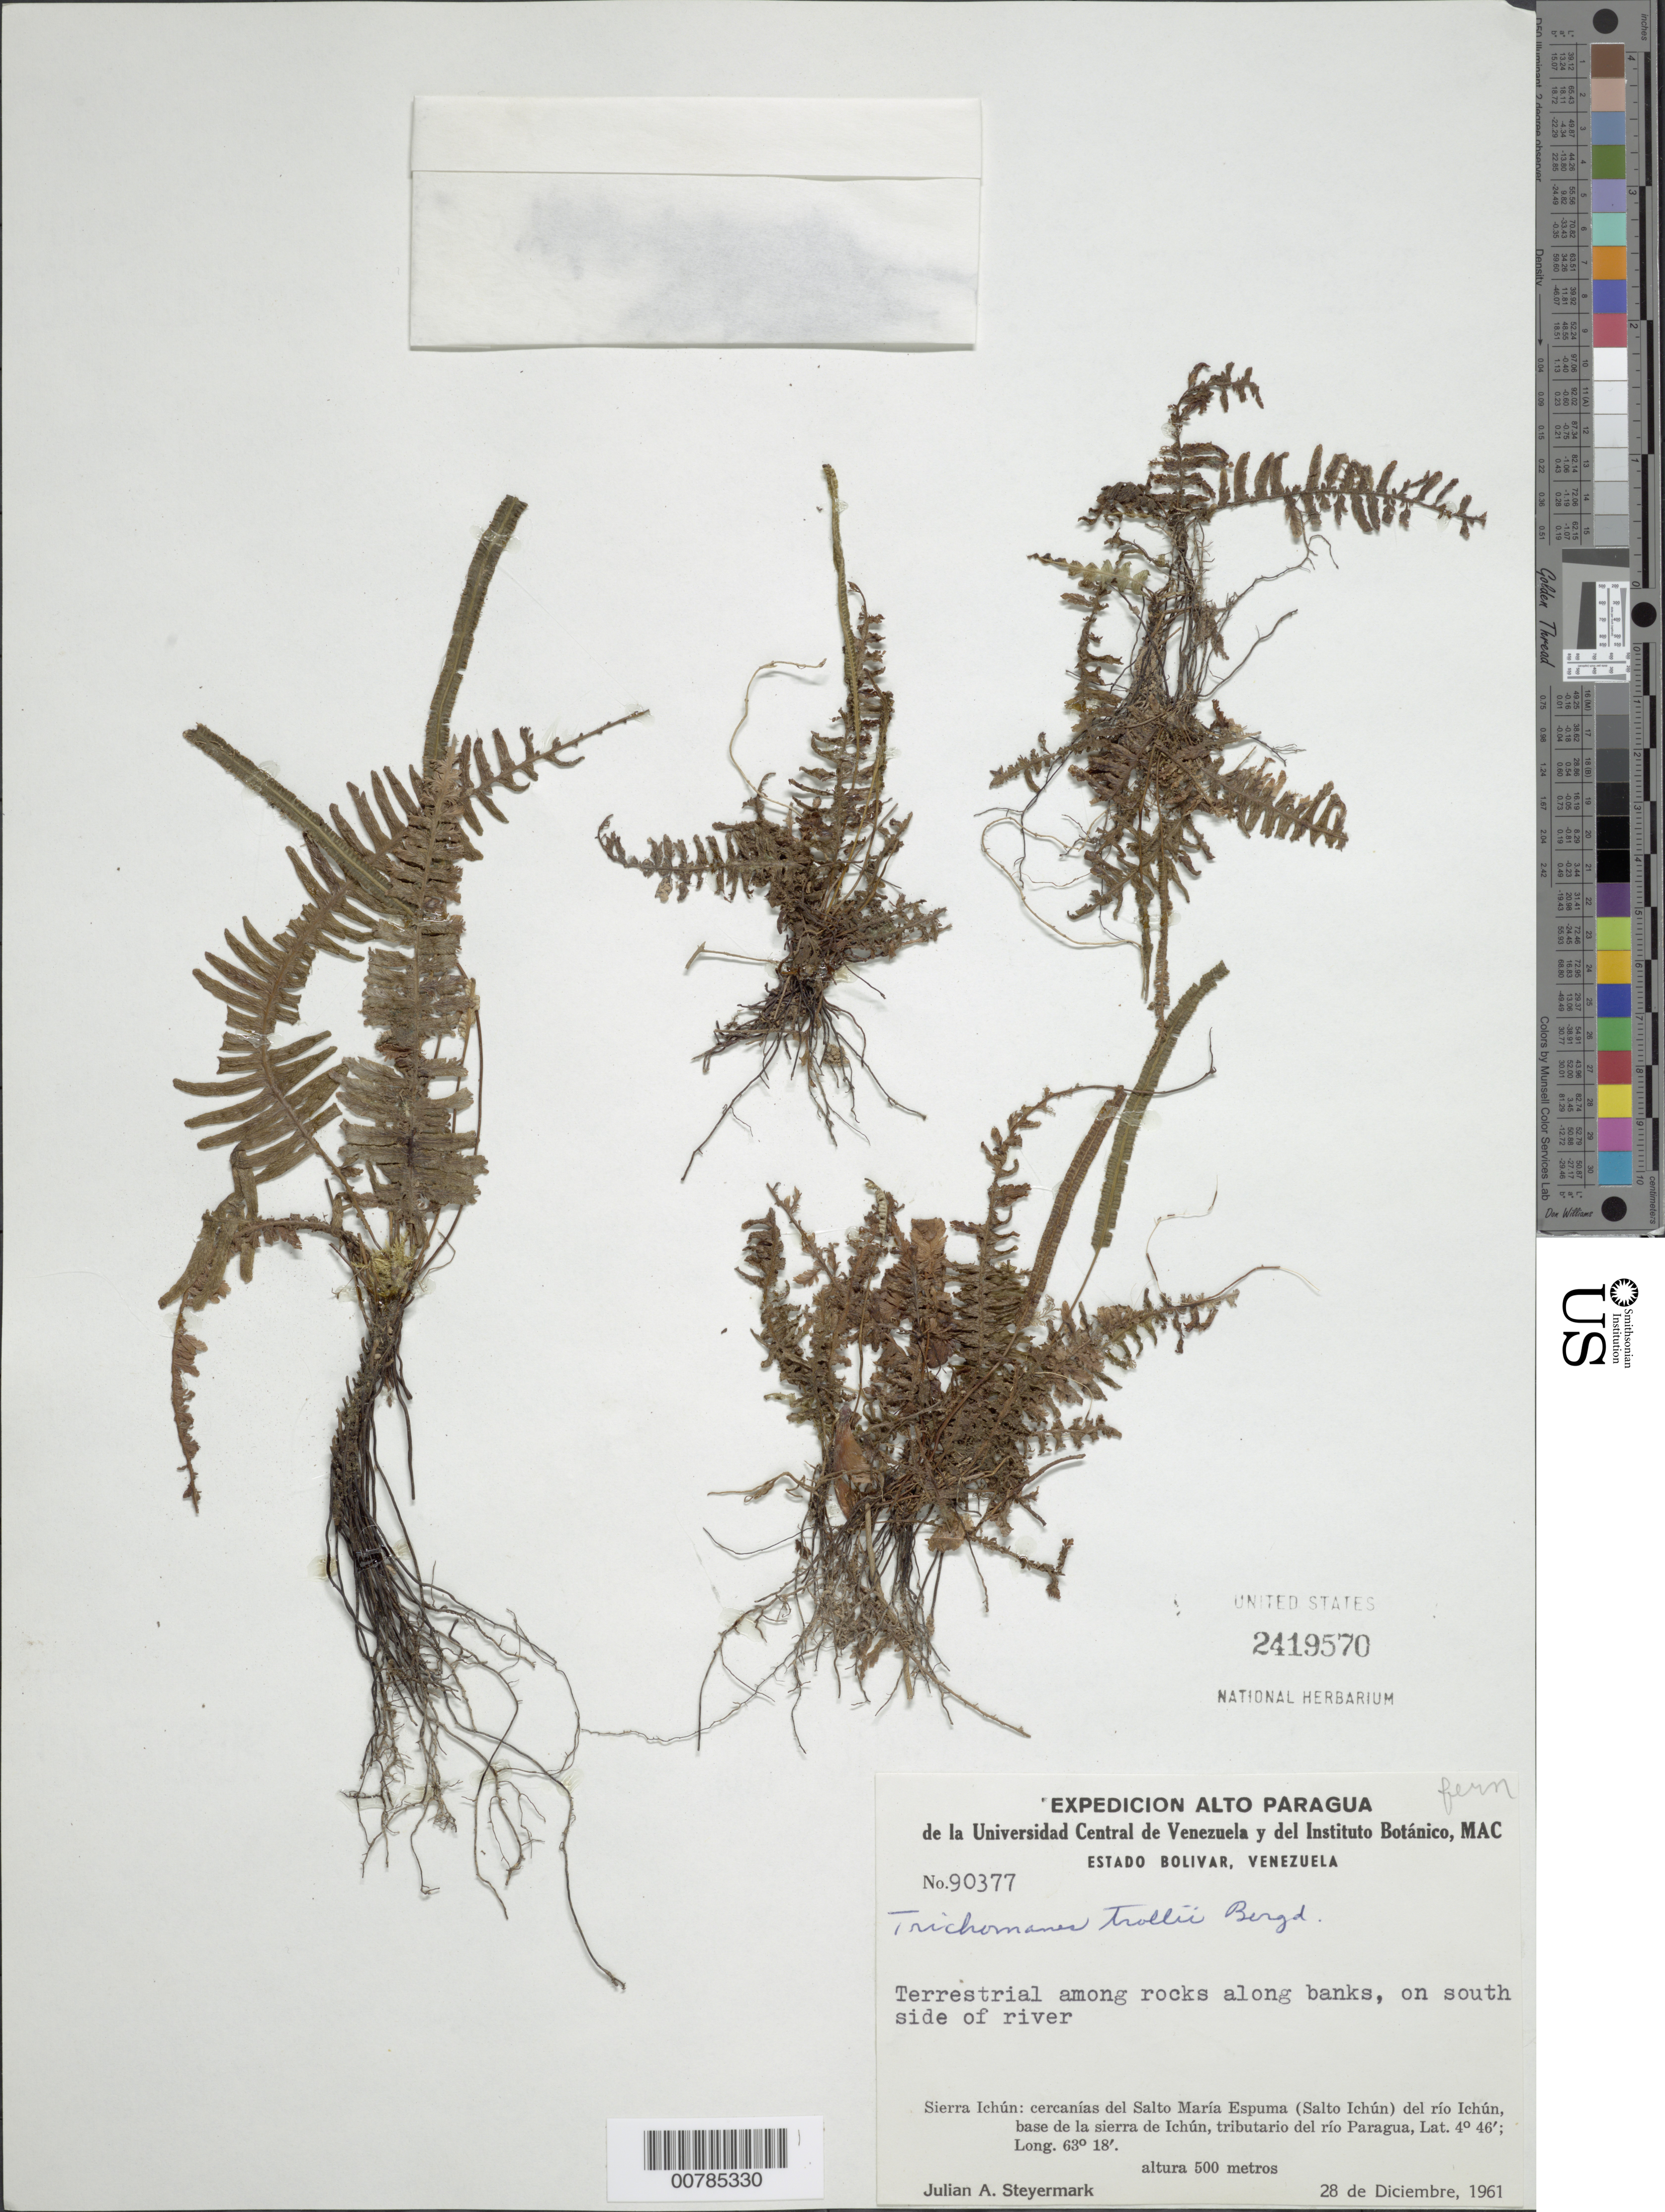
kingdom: Plantae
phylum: Tracheophyta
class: Polypodiopsida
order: Hymenophyllales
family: Hymenophyllaceae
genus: Trichomanes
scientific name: Trichomanes trollii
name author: Bergdolt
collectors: J. Steyermark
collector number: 90377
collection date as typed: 28-Dec-61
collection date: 1961-12-28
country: Venezuela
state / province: Bolívar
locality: Sierra Ichún, Salto María Espuma (Salto Ichún) del Río Ichún (tributary of río Paragua), base de la sierra de Ichún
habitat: Among rocks along banks, S side of river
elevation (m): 500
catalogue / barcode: US 2419570